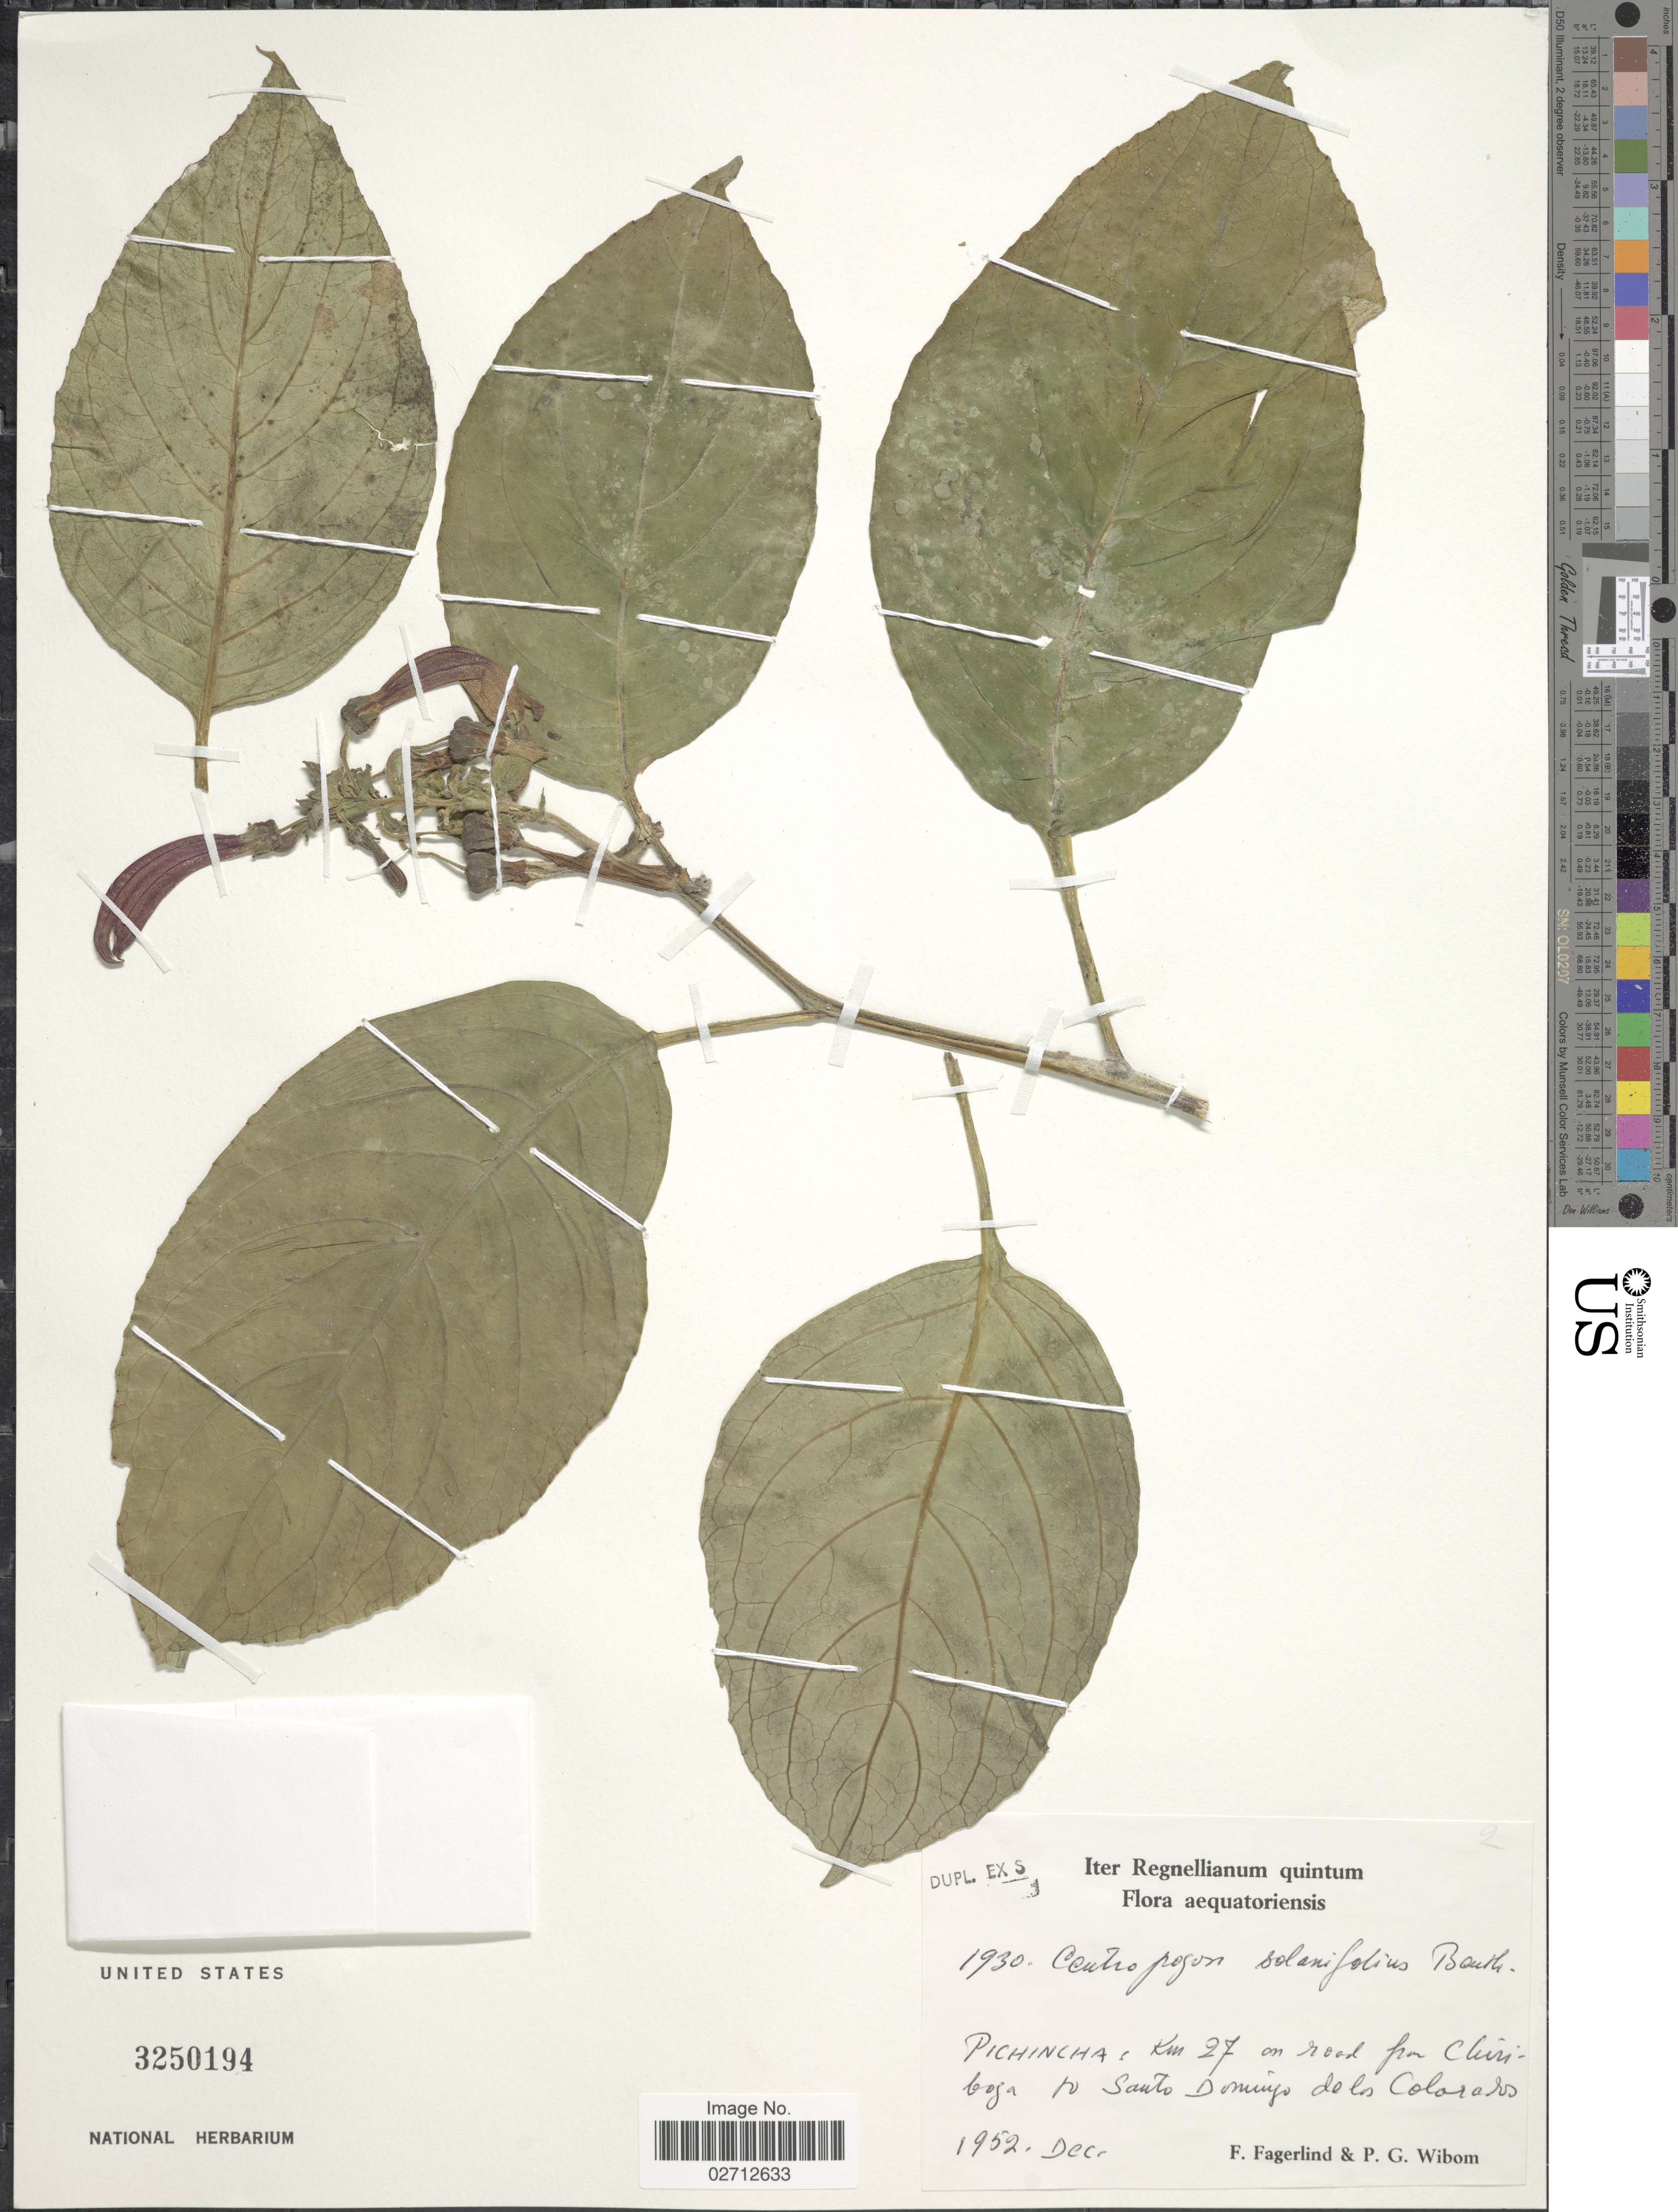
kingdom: Plantae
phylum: Tracheophyta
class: Magnoliopsida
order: Asterales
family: Campanulaceae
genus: Centropogon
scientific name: Centropogon solanifolius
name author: Benth.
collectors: F. Fagerlind & P. Wibom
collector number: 1930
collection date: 1952-12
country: Ecuador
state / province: Pichincha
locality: Km 27 on road from Chiriboga to Santo Domingo de los Colorados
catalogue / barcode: US 3250194